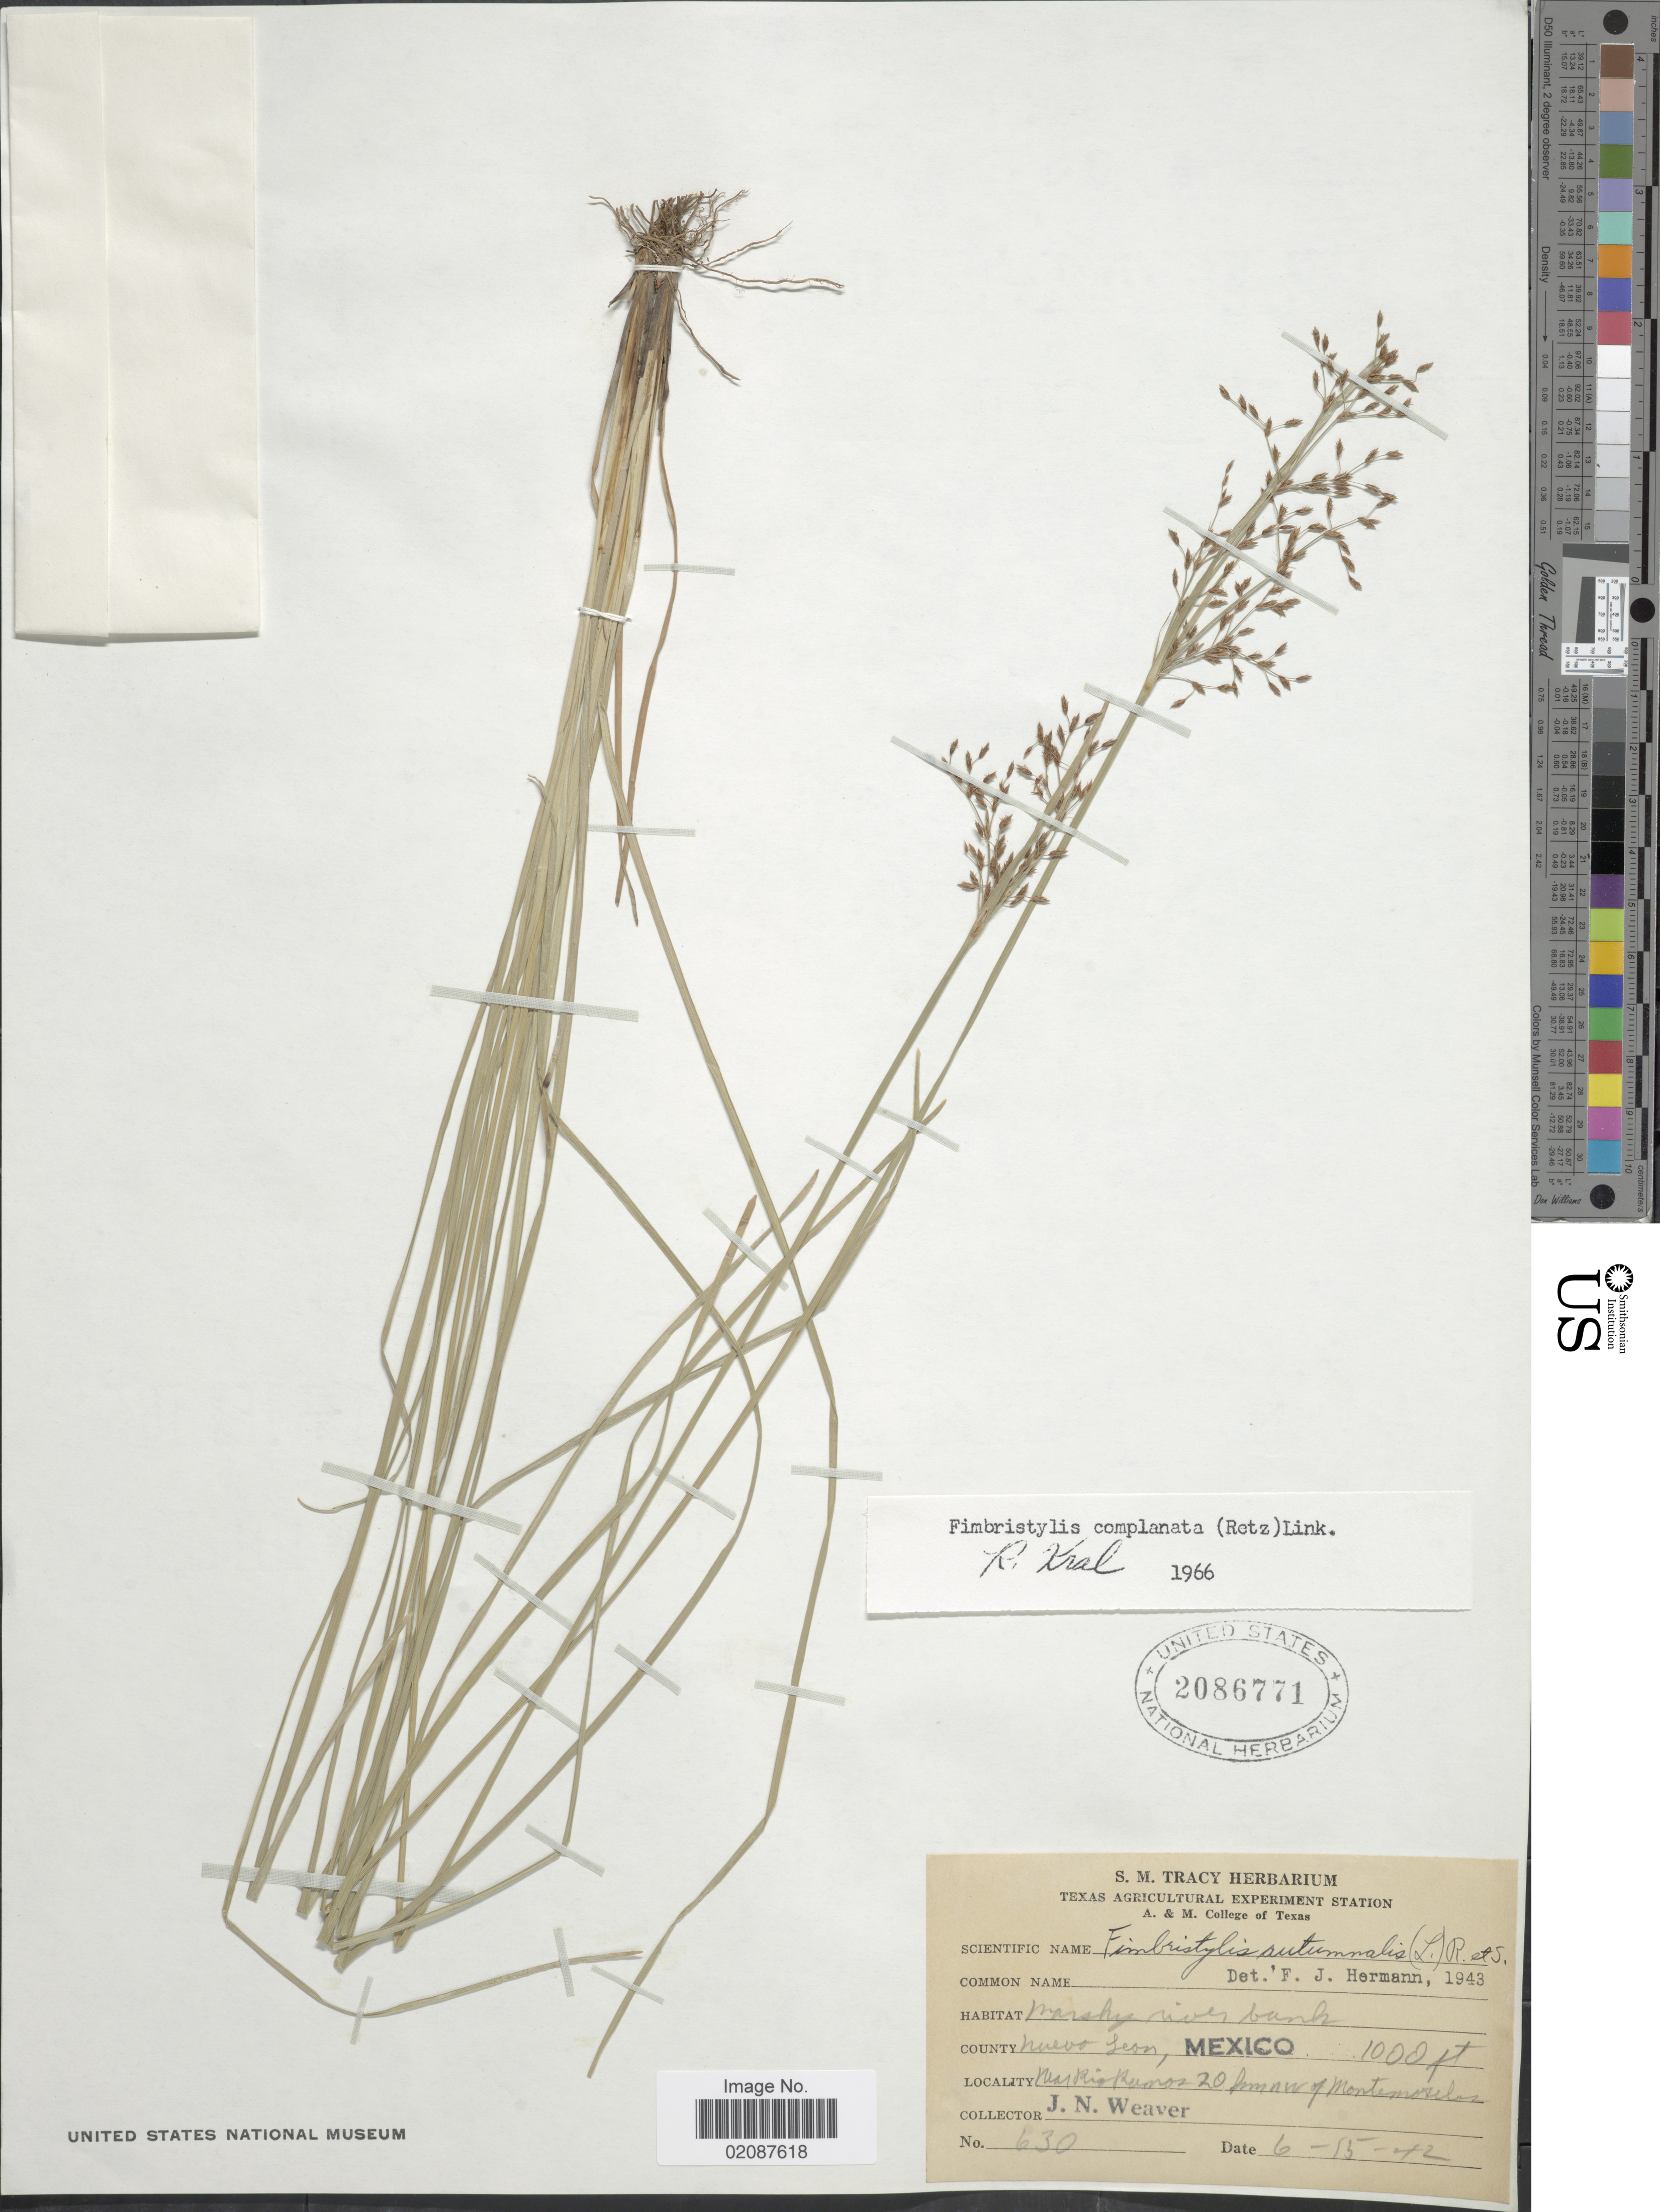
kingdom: Plantae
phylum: Tracheophyta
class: Liliopsida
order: Poales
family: Cyperaceae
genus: Fimbristylis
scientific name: Fimbristylis complanata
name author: (Retz.) Link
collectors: J. N. Weaver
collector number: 630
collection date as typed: Transcribed d/m/y: 15/6/42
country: Mexico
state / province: Nuevo León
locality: Marshy river bank, near Rio Ramos, 20 km nw of Montemorelos.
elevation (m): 305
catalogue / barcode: US 2086771